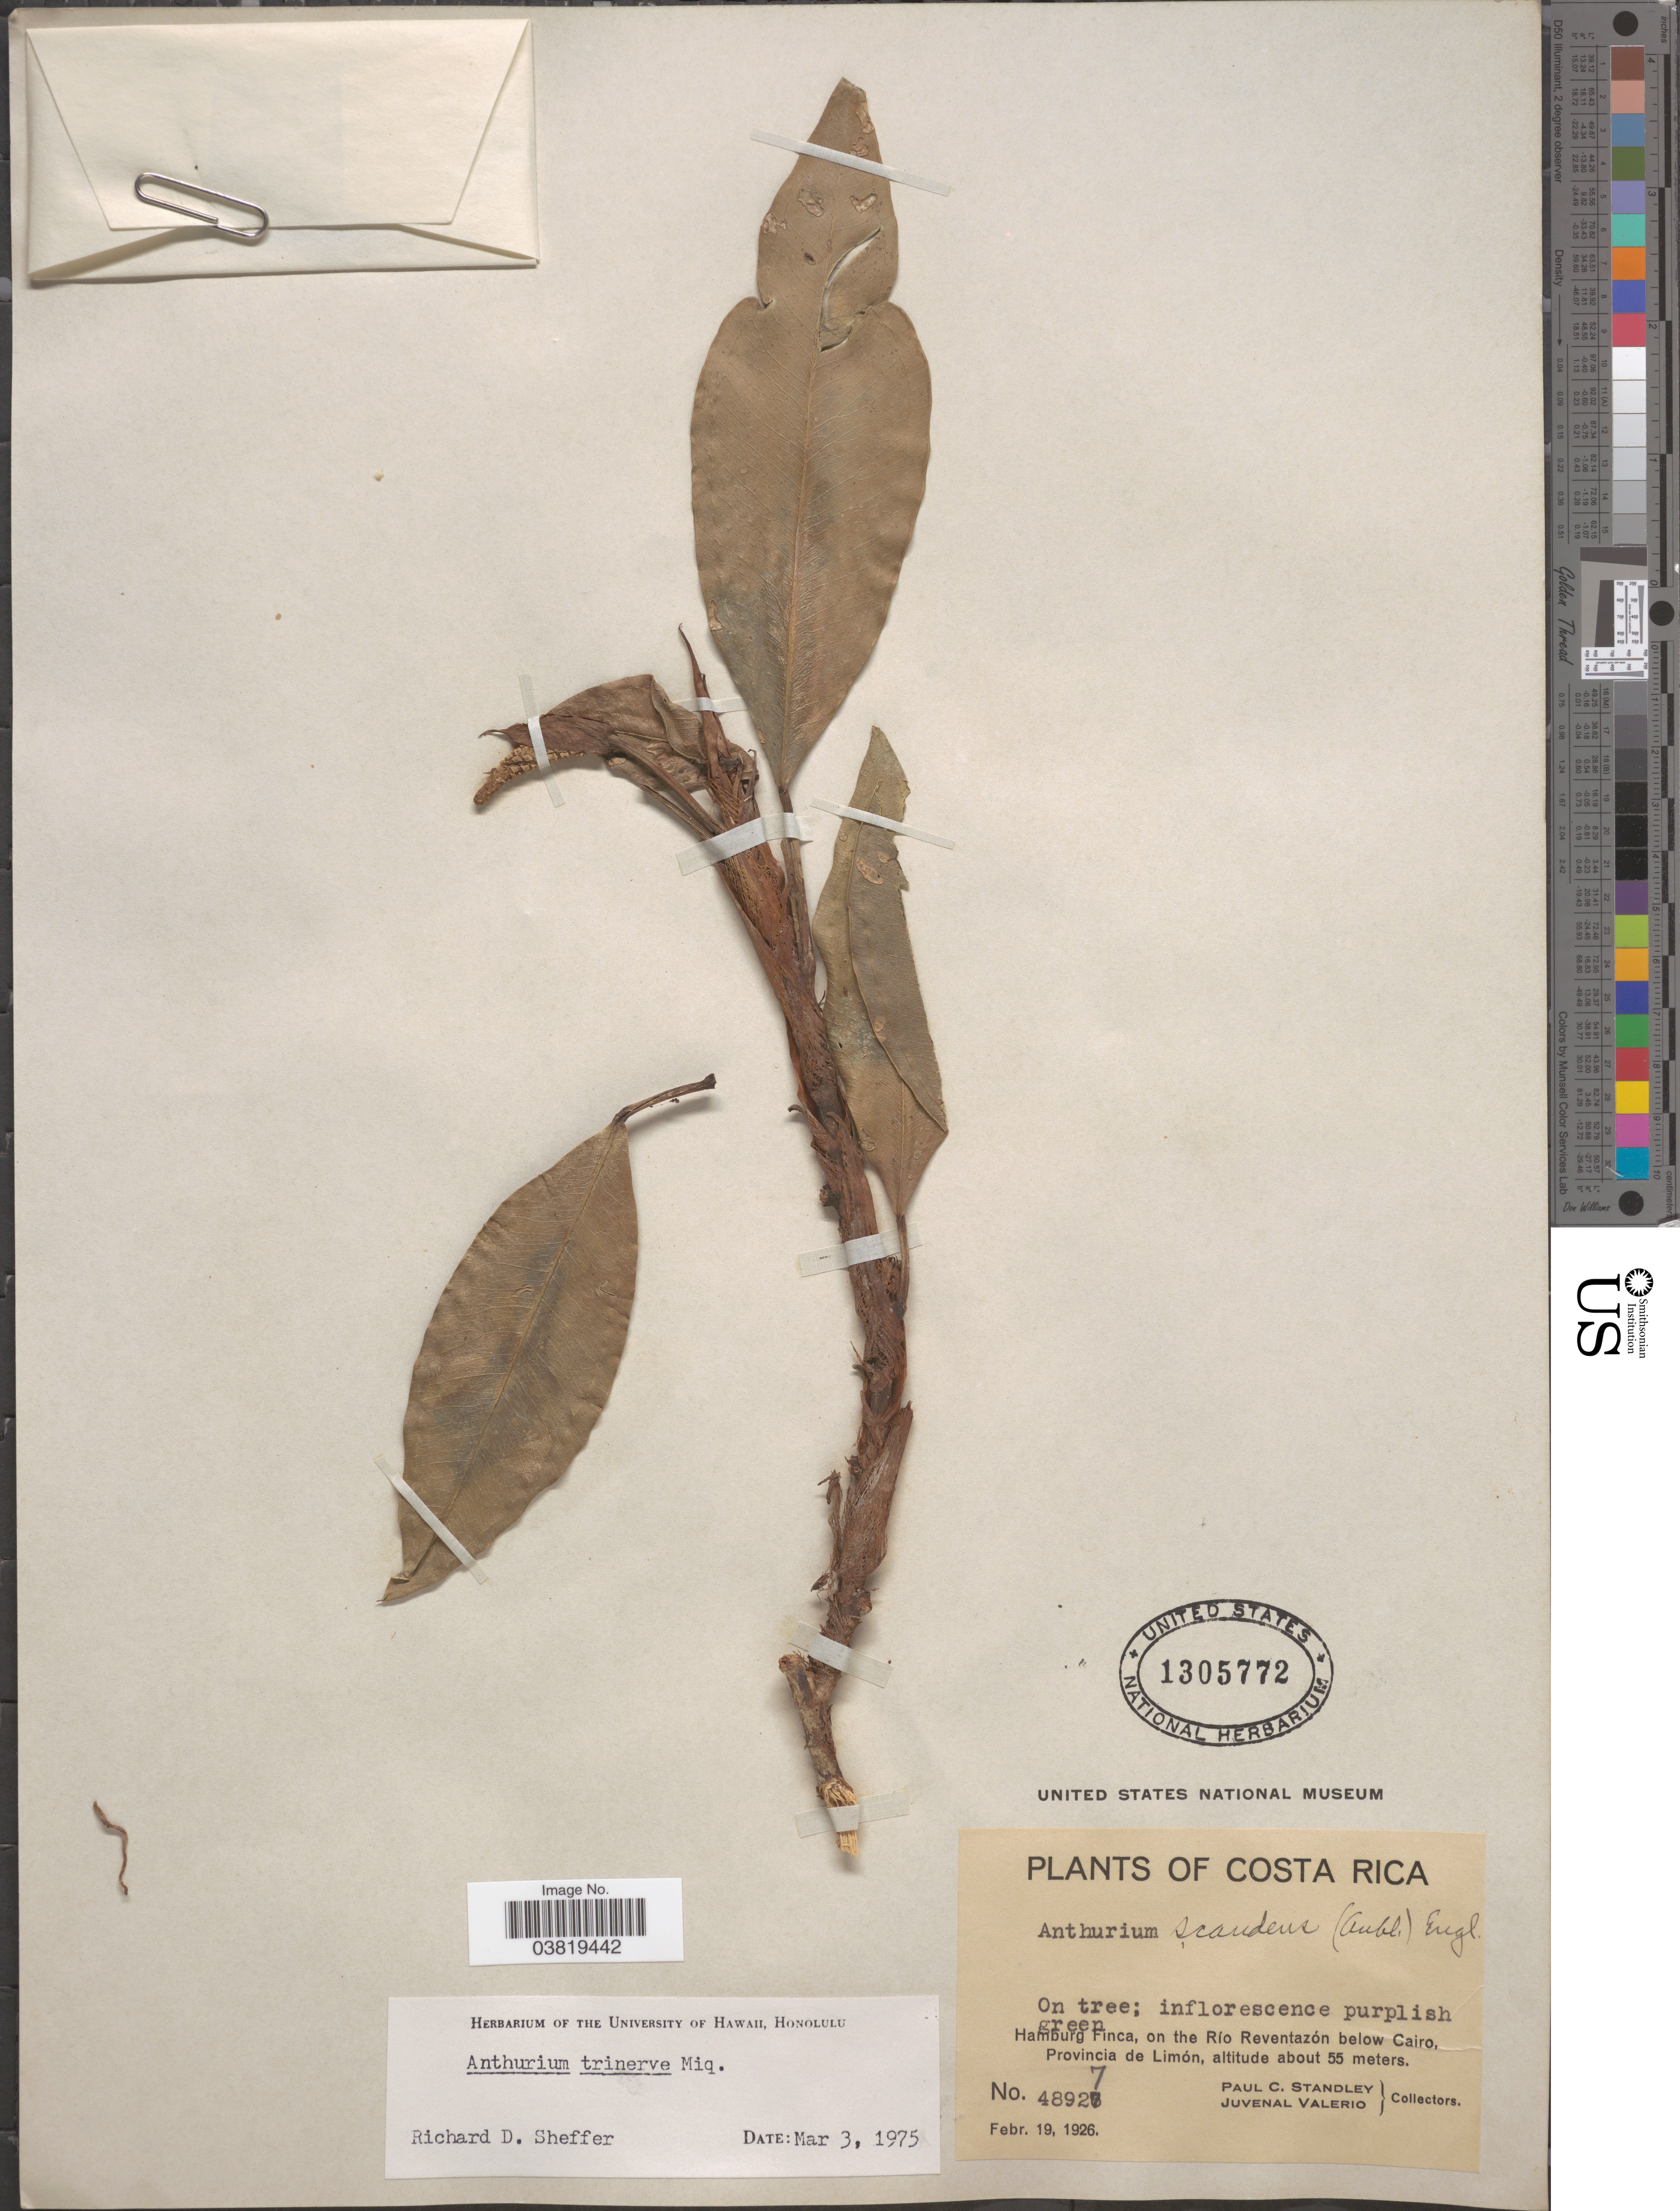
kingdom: Plantae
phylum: Tracheophyta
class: Liliopsida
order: Alismatales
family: Araceae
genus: Anthurium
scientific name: Anthurium trinerve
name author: Miq.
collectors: P. C. Standley & J. Valerio R.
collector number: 48927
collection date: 1926-02-19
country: Costa Rica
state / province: Limón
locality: Hamburg Finca, on the Río Reventazón below Cairo.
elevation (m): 55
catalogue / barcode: US 1305772